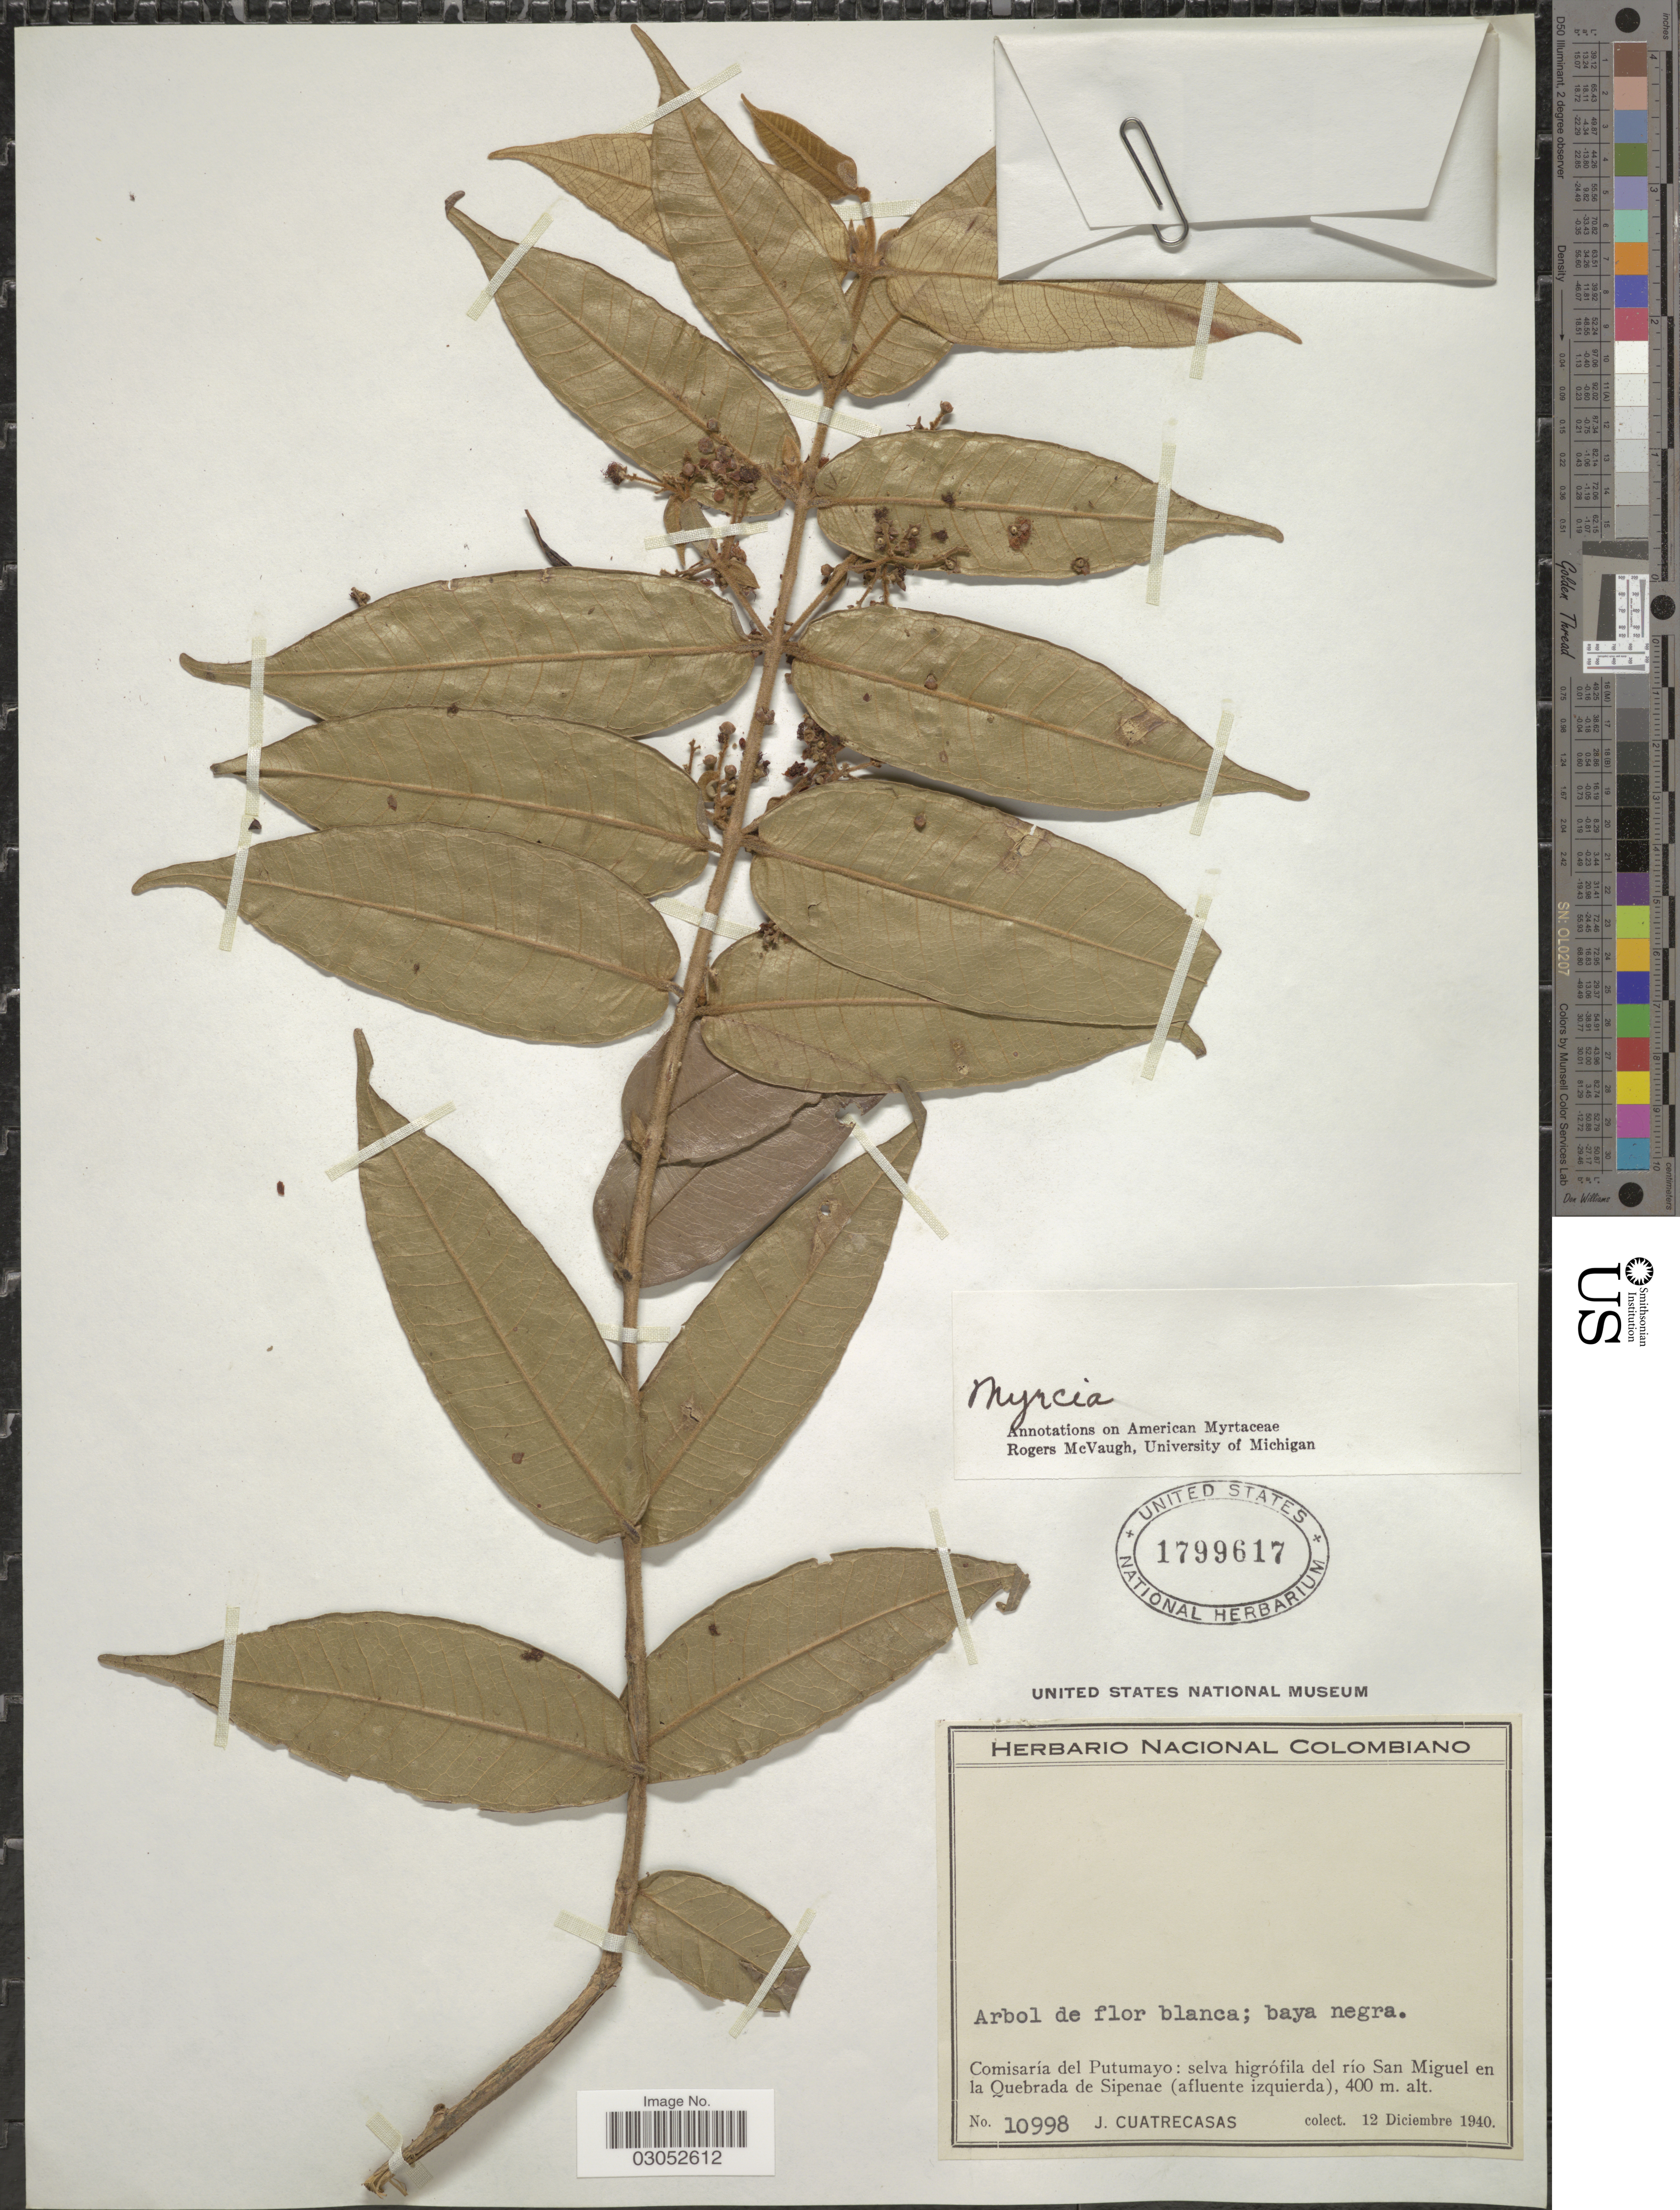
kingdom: Plantae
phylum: Tracheophyta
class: Magnoliopsida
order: Myrtales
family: Myrtaceae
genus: Myrcia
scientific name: Myrcia sp.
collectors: J. Cuatrecasas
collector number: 10998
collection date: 1940-12-12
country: Colombia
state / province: Putumayo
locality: Comisaría del Putumayo: selva higrófila del río San Miguel en la Quebrada de Sipenae (afluente izquierda).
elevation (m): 400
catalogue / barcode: US 1799617